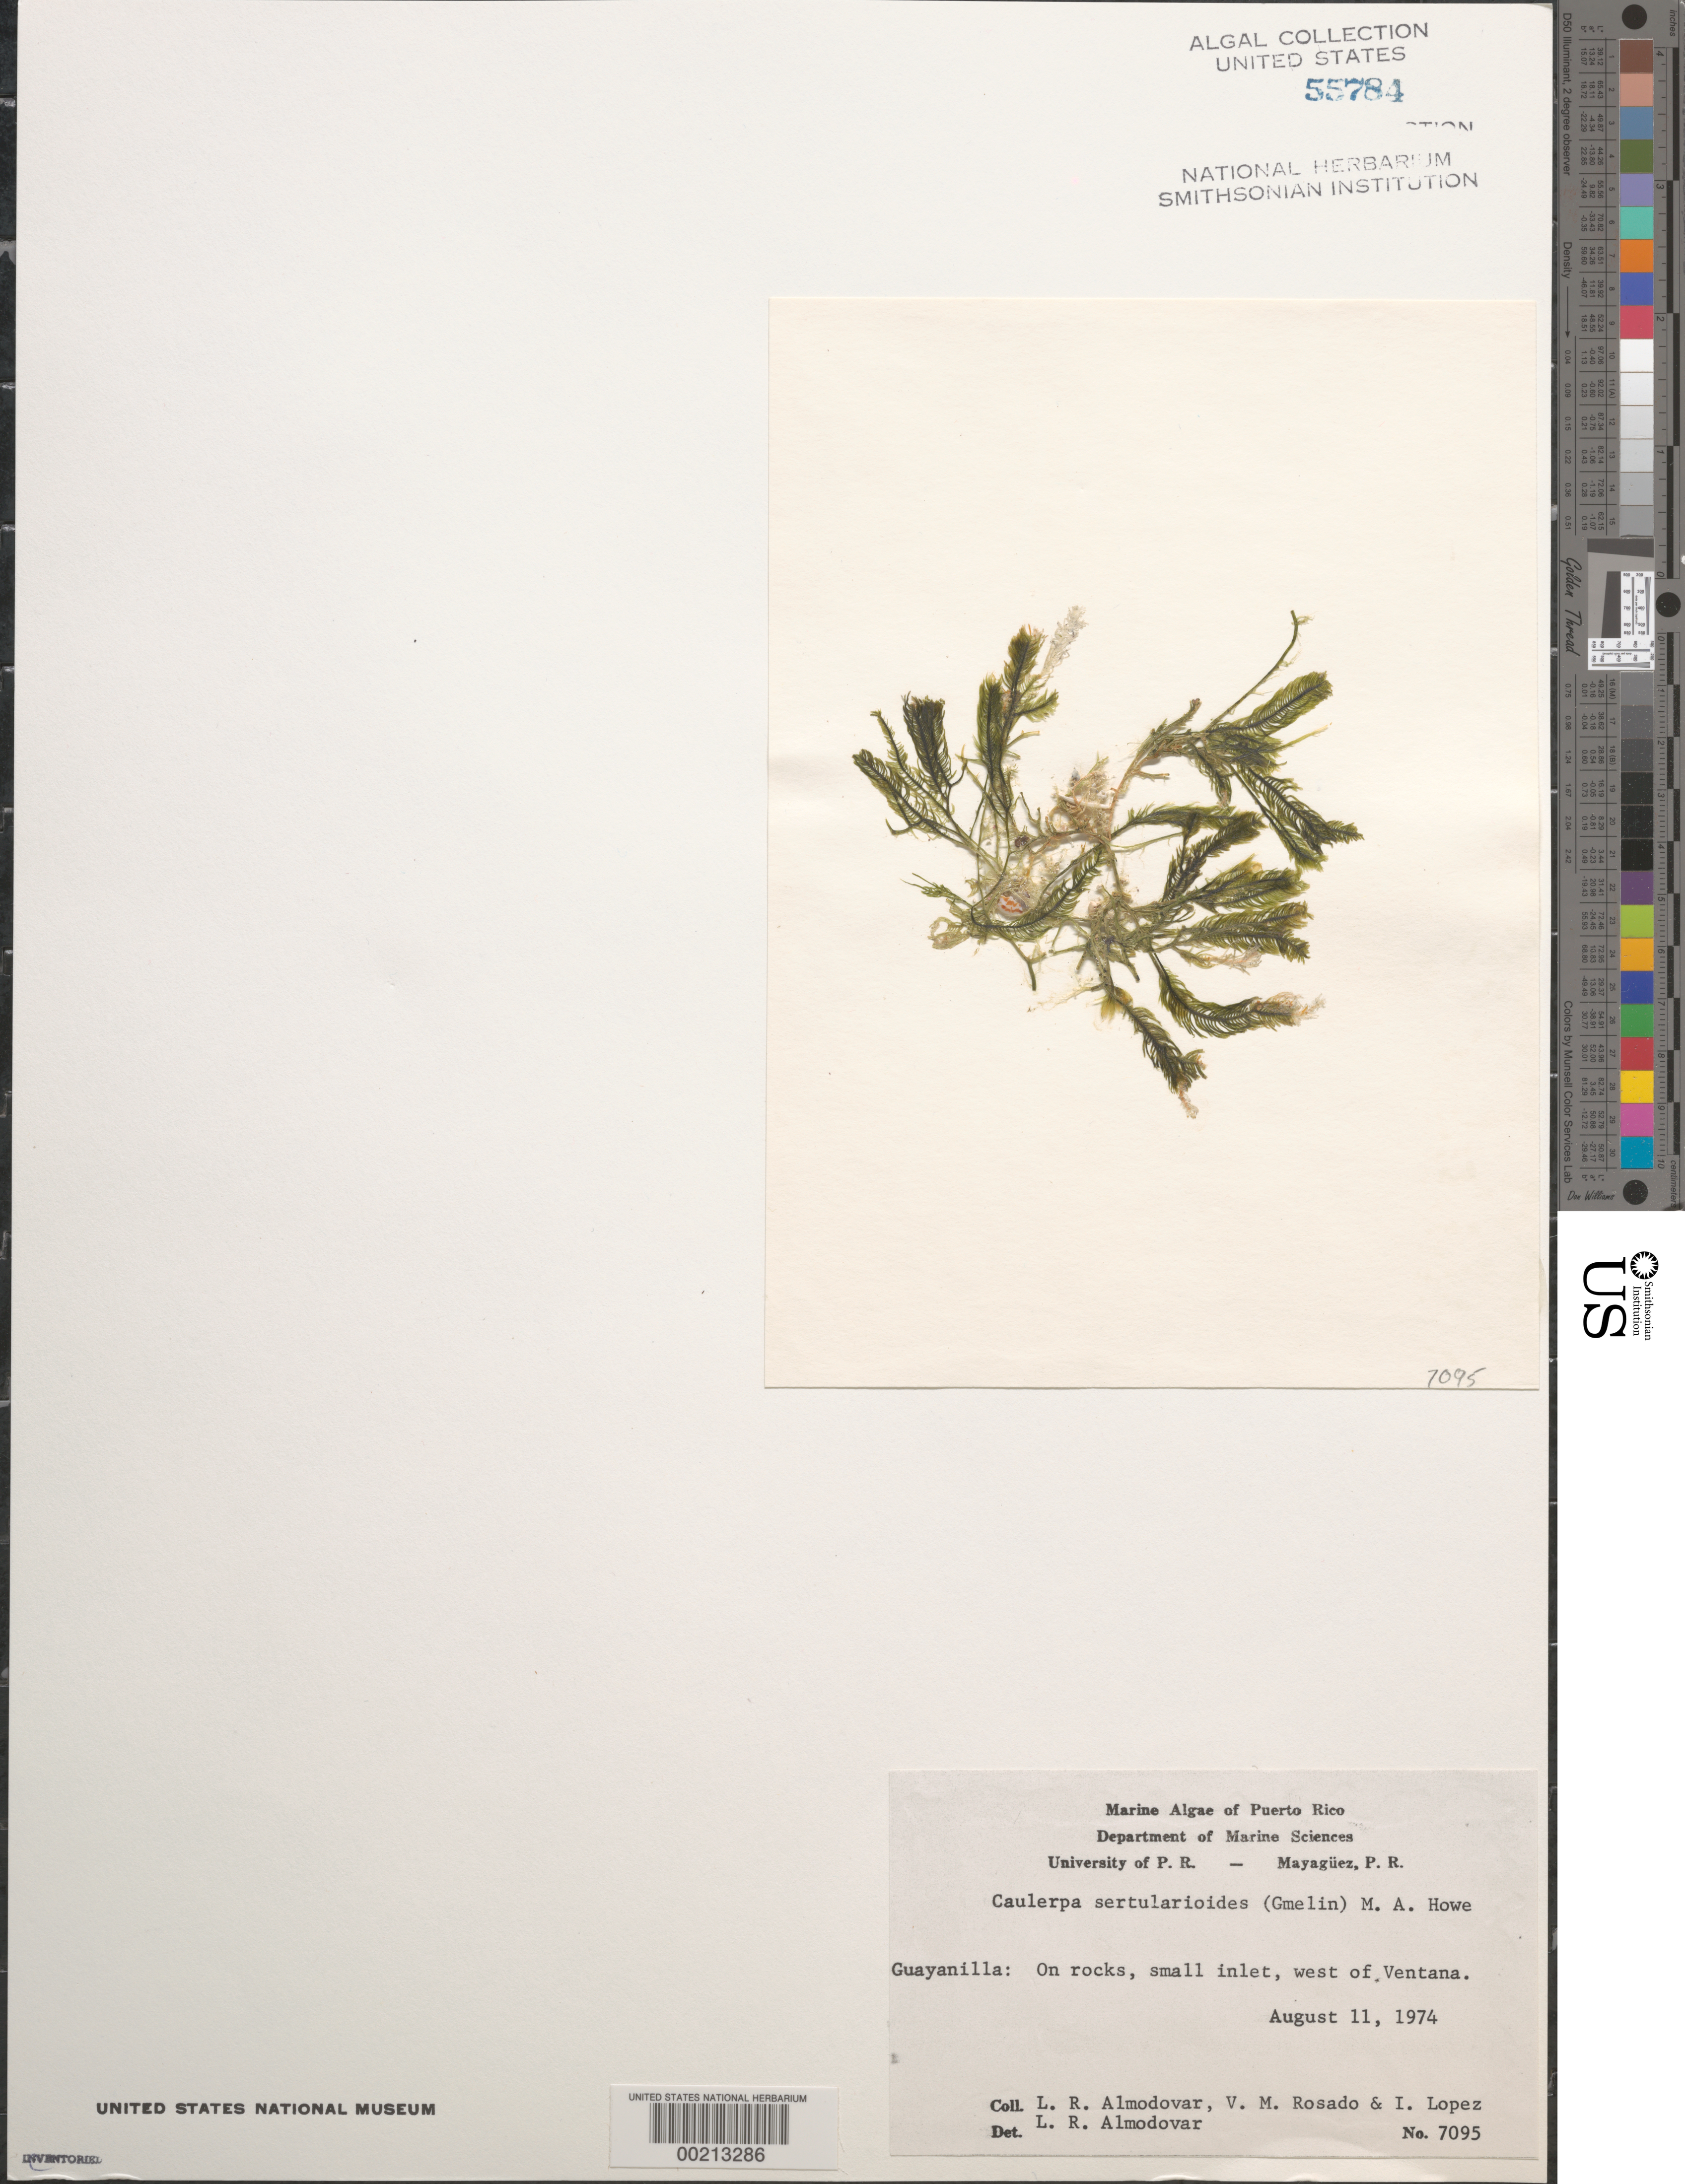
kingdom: Plantae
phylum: Chlorophyta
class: Ulvophyceae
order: Bryopsidales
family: Caulerpaceae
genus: Caulerpa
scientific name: Caulerpa sertularioides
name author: (S.G. Gmel.) M. Howe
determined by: Almodovar, L. R.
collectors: L. Almodovar, V. Rosado & I. Lopéz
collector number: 7095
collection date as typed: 11 Aug 1974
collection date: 1974-08-11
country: Puerto Rico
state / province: Guayanilla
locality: West of ventana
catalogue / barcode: US 55784